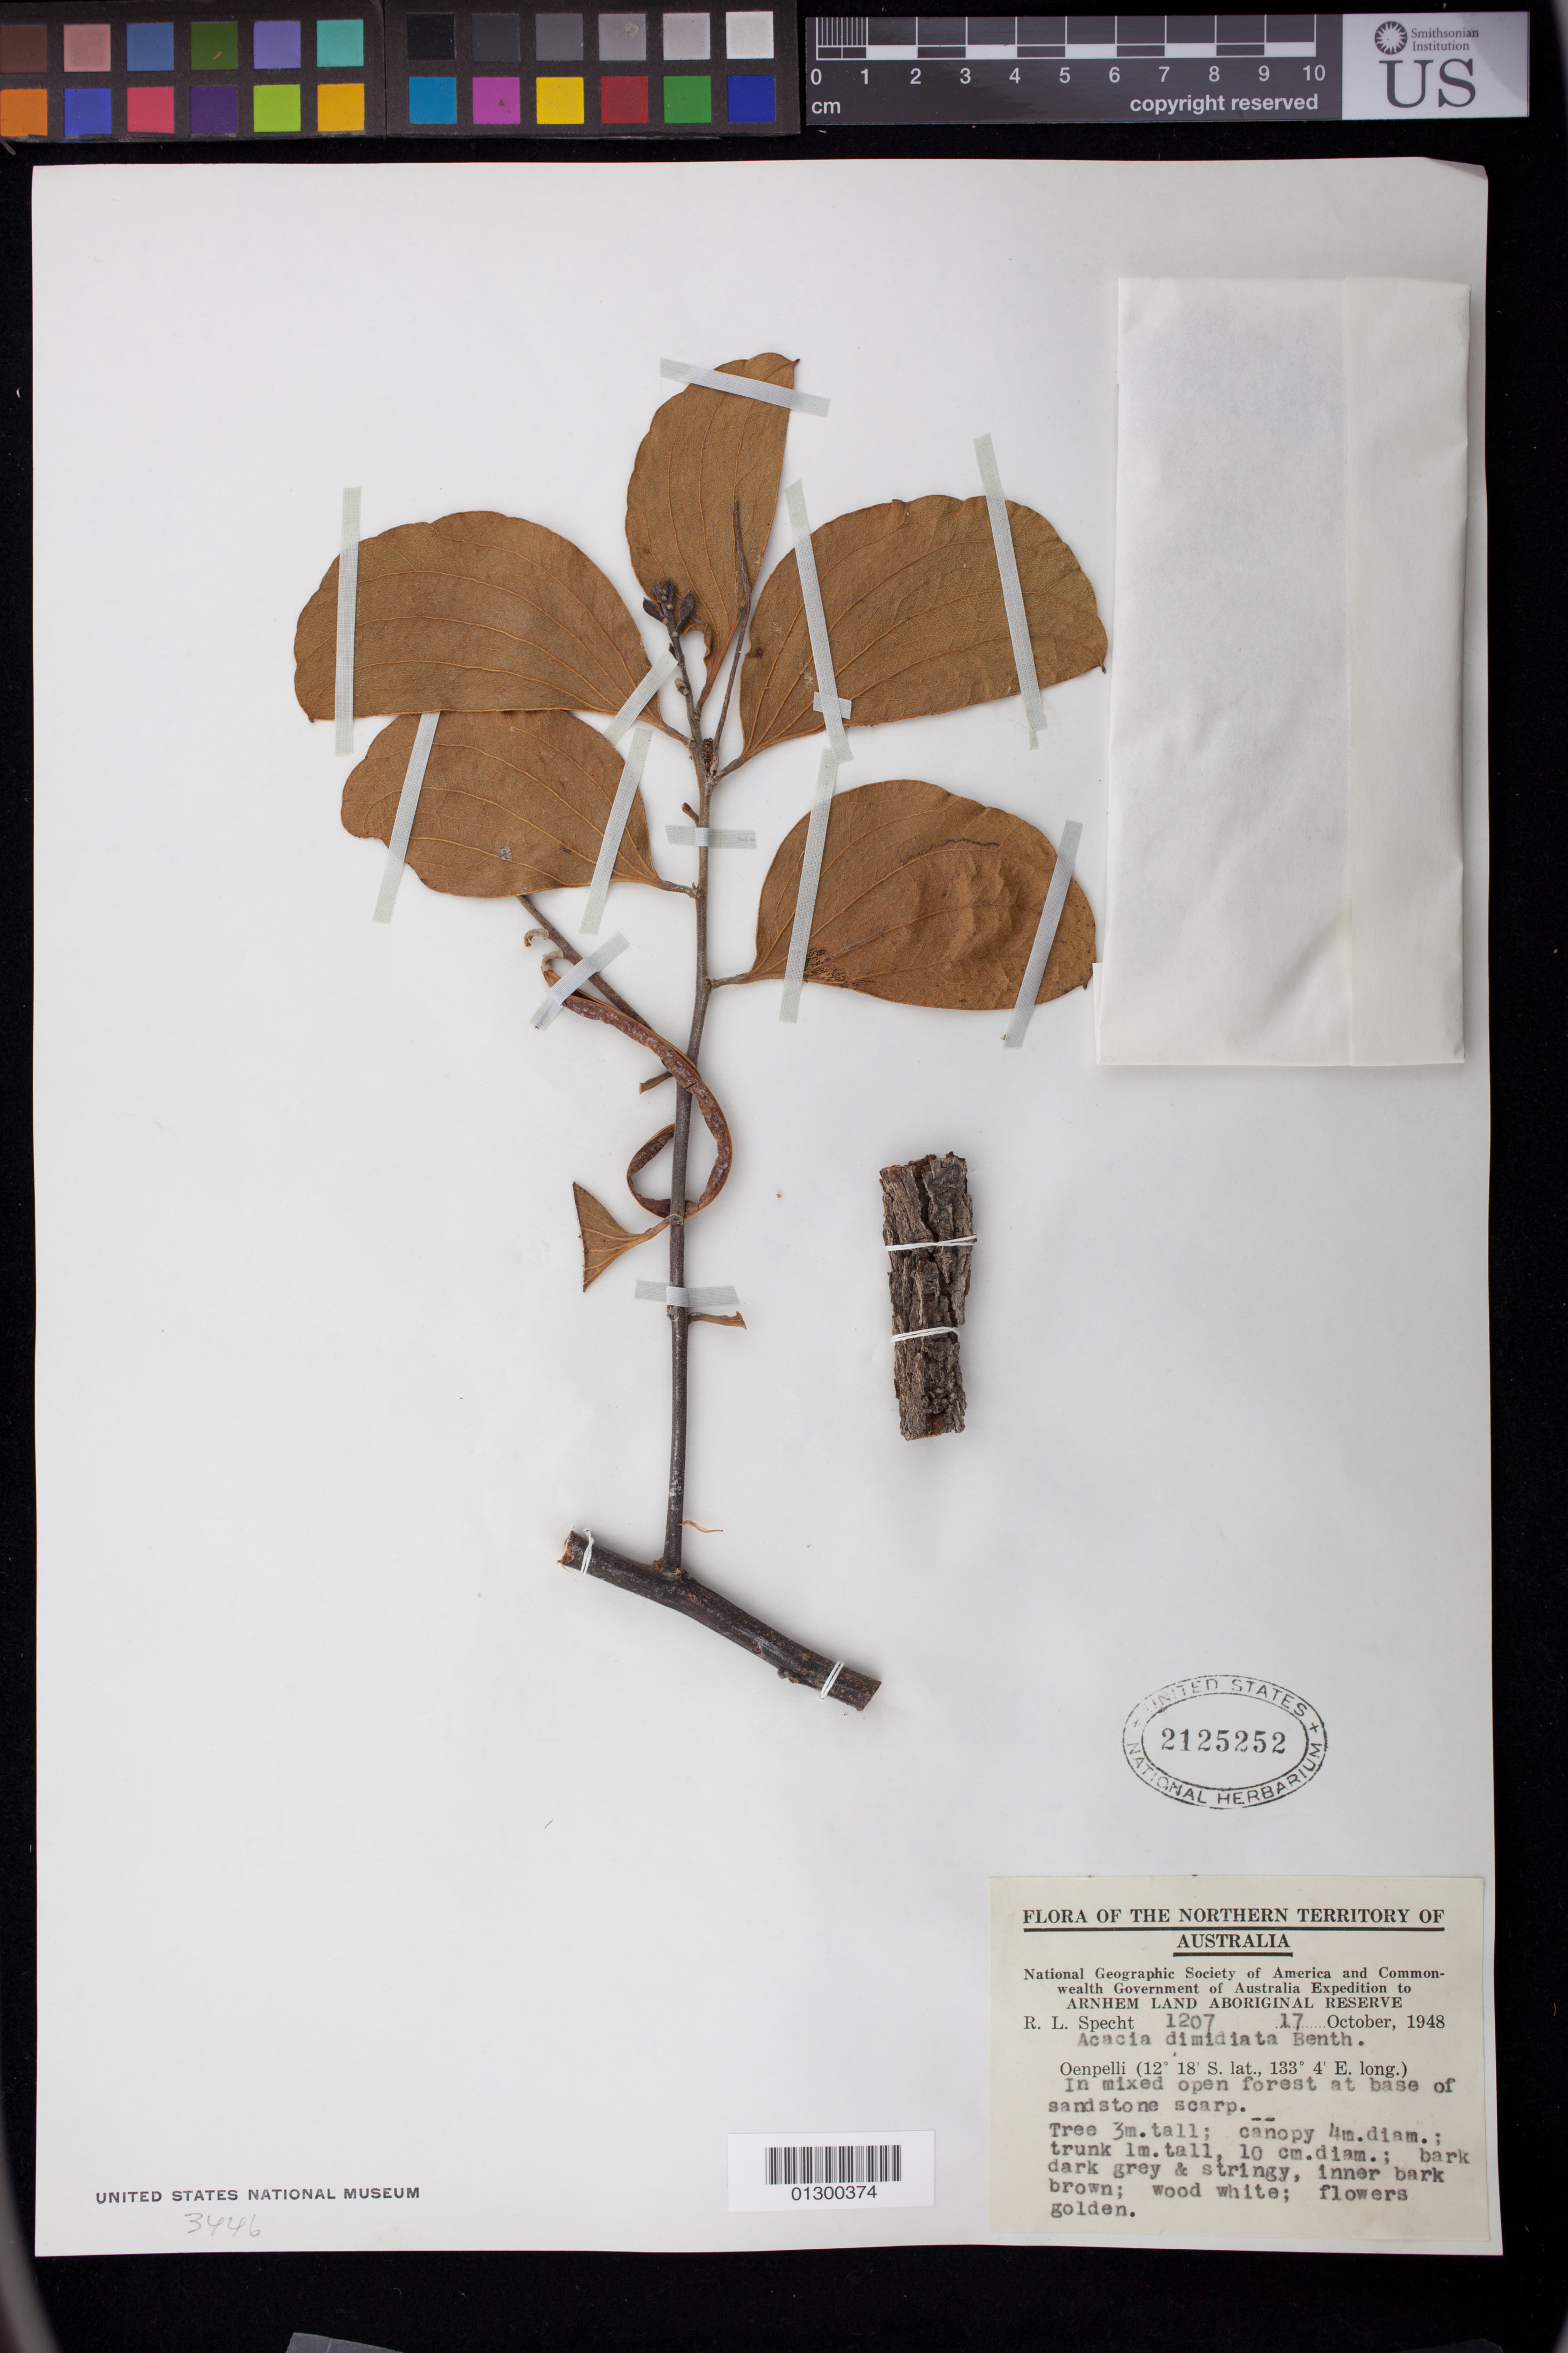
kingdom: Plantae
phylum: Tracheophyta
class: Magnoliopsida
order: Fabales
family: Fabaceae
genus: Acacia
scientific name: Acacia dimidiata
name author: Benth.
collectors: R. L. Specht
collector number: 1207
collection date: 1948-10-17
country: Australia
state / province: Northern Territory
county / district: West Arnhem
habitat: In mixed open forest at base of sandstone scarp.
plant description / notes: Tree 3 m. tall; canopy 4 m. diam.; trunk 1 m. tall, 10 cm. diam.; bark grey and stringy; inner bark brown; wood white; flowers golden.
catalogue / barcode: US 2125252